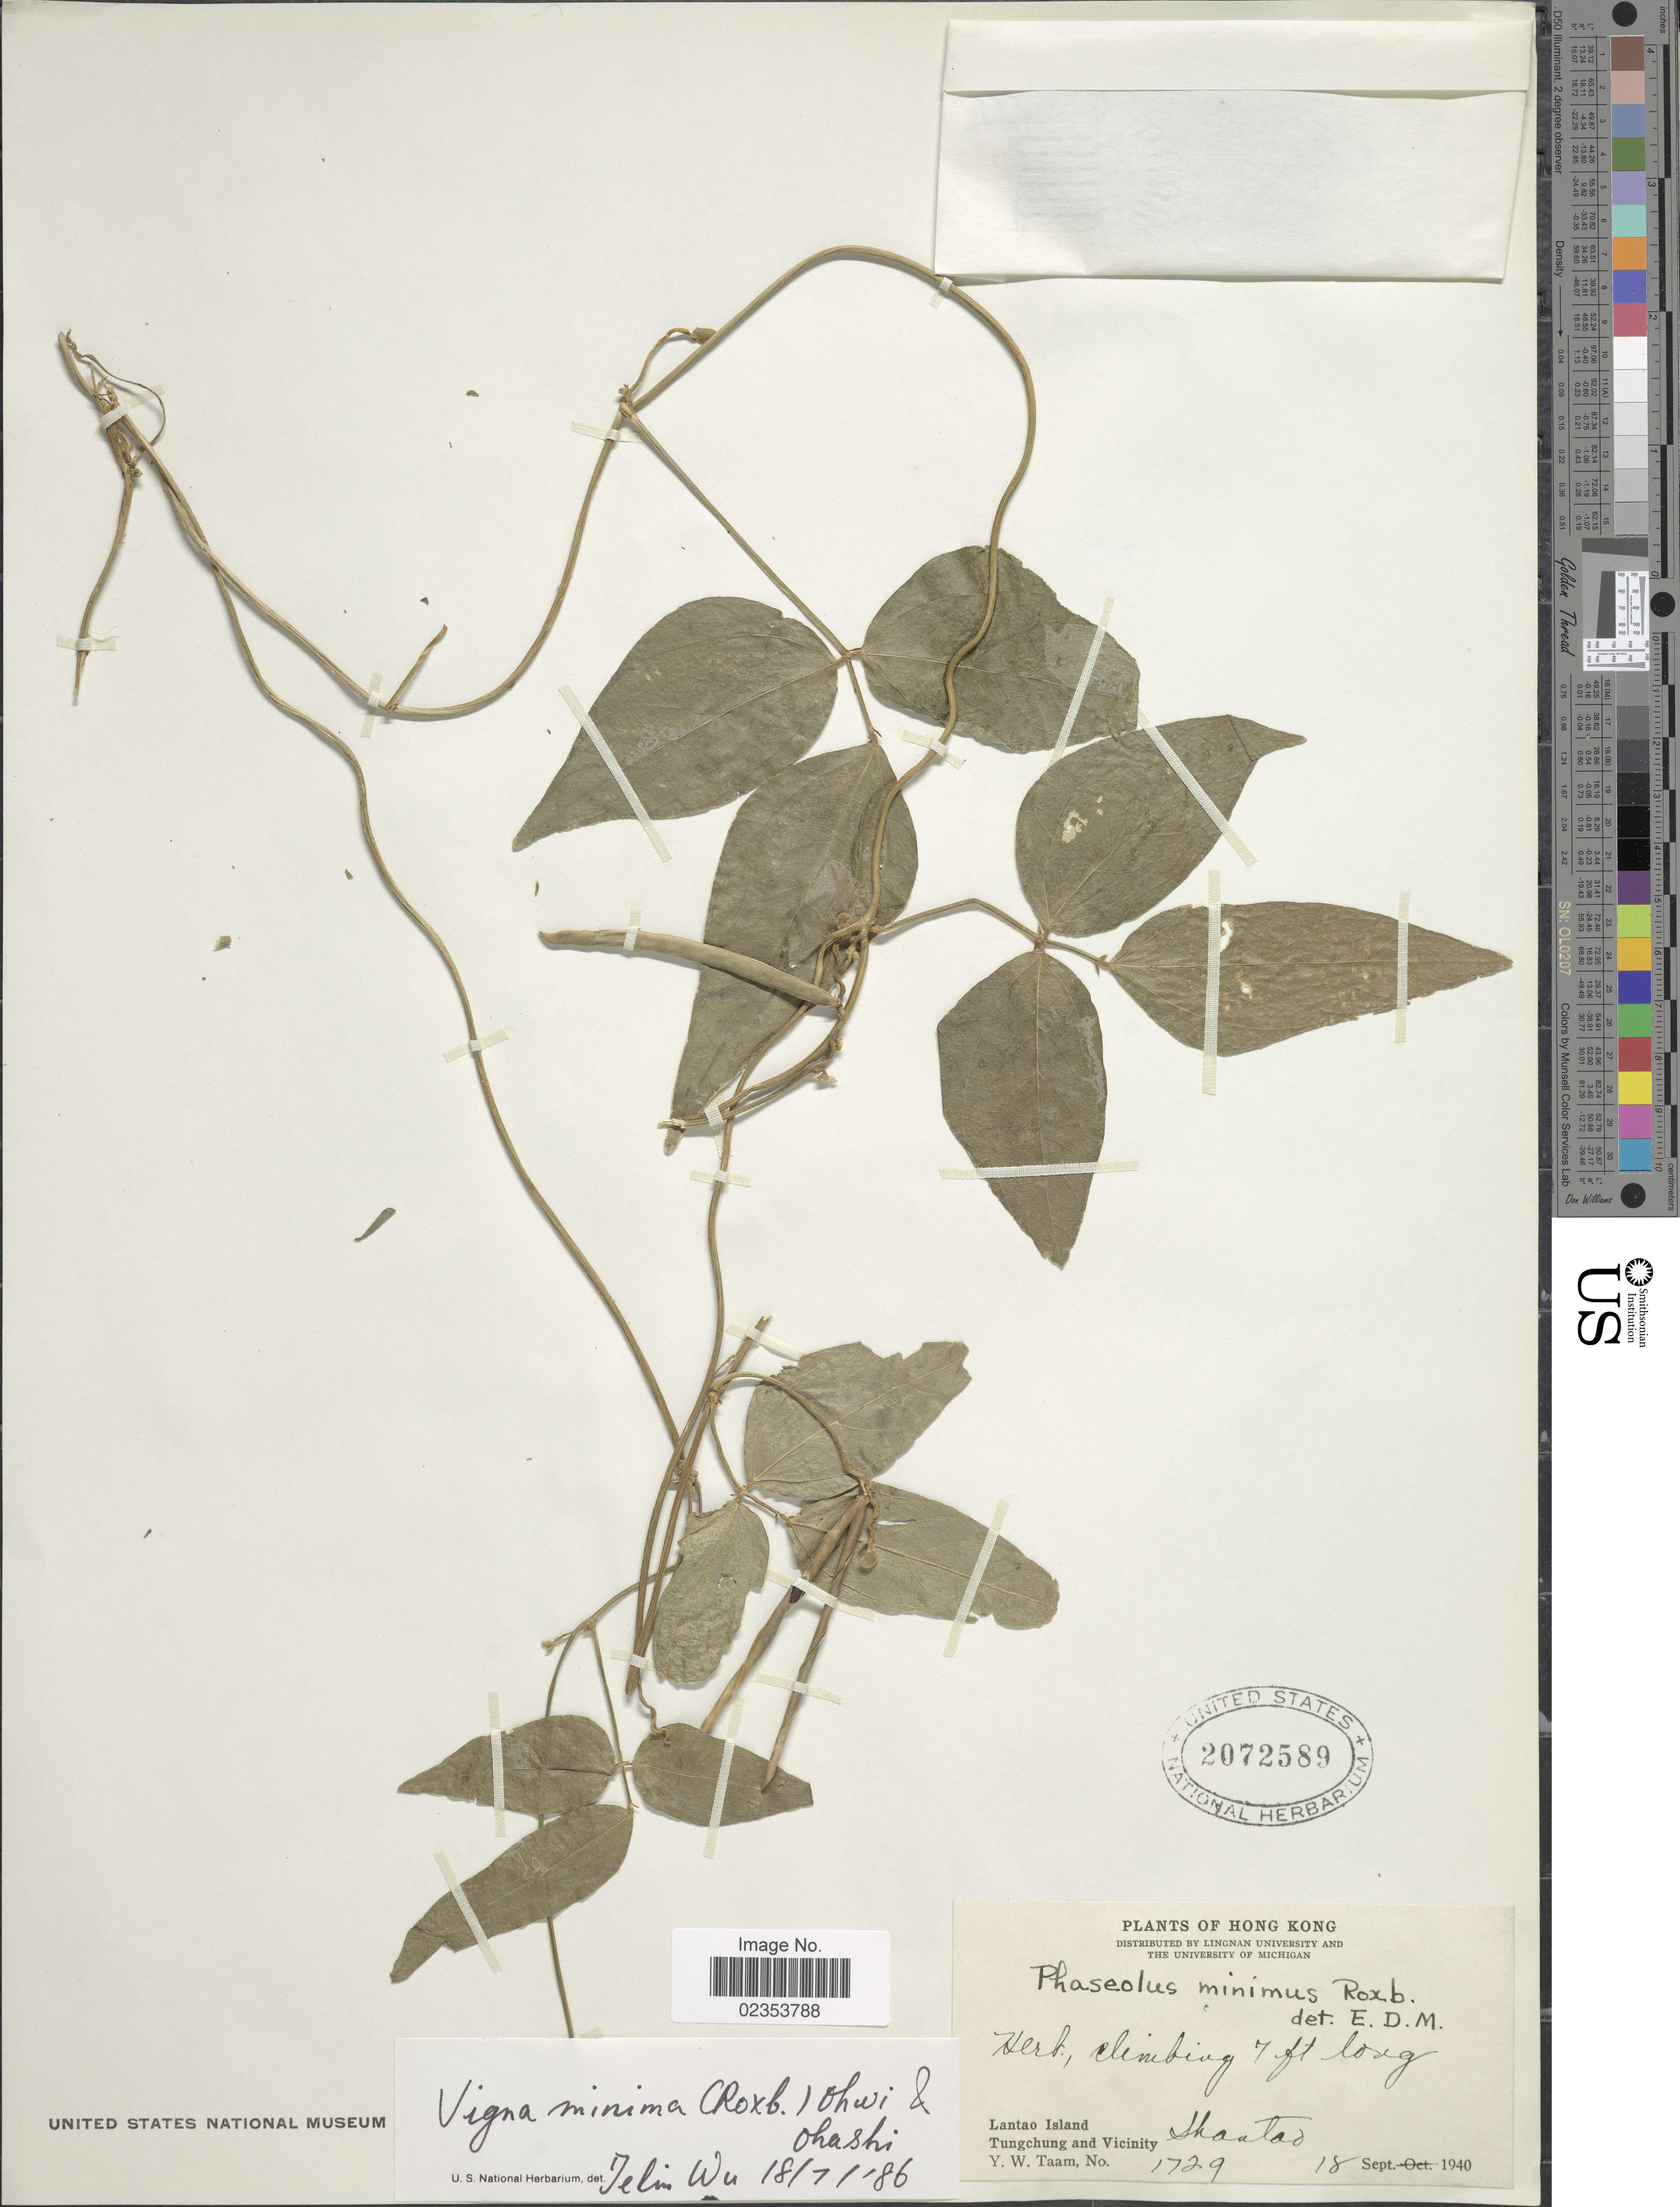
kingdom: Plantae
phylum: Tracheophyta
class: Magnoliopsida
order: Fabales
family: Fabaceae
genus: Vigna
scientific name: Vigna minima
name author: (Roxb.) Ohwi & H. Ohashi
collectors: Y. W. Taam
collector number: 1729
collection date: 1940-09-18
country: China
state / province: Hong Kong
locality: Lantao Island. Tungchung and Vicinity, Shantao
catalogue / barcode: US 2072589